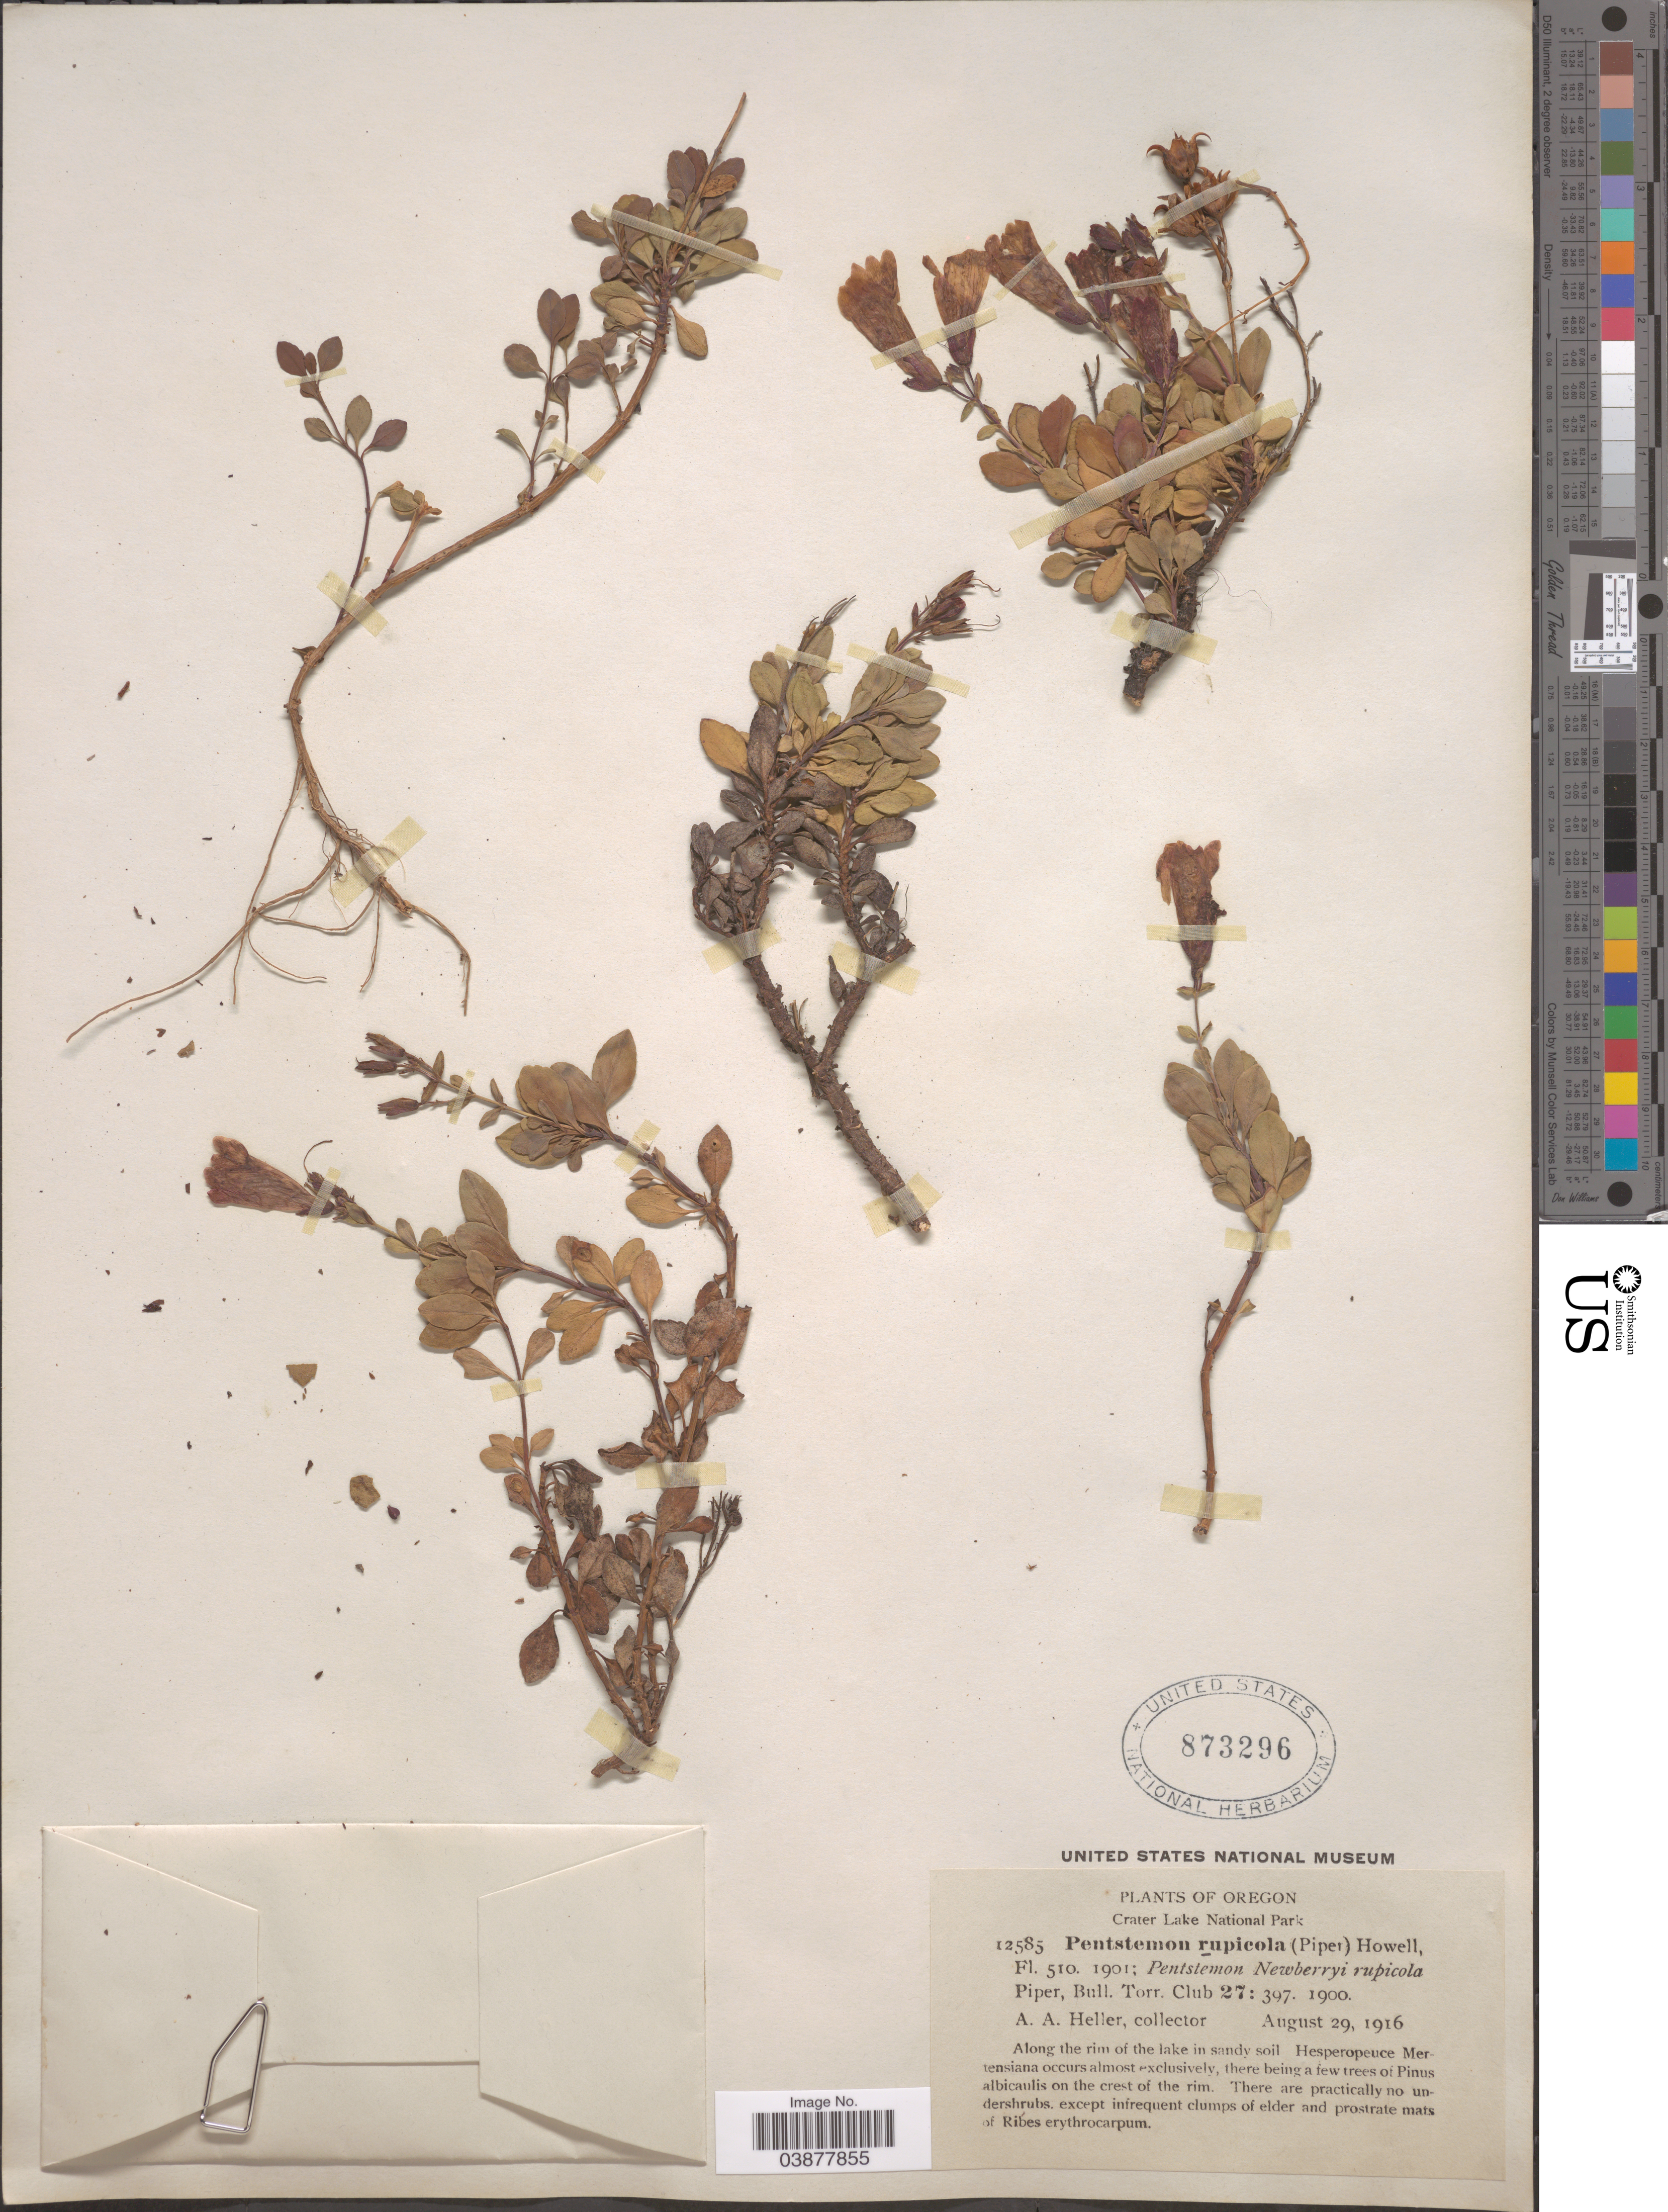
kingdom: Plantae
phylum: Tracheophyta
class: Magnoliopsida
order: Lamiales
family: Plantaginaceae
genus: Penstemon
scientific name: Penstemon rupicola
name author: (Piper) Howell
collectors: A. A. Heller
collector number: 12585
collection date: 1916-08-29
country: United States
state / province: Oregon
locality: Crater Lake National Park. Along the rim of the lake.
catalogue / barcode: US 873296